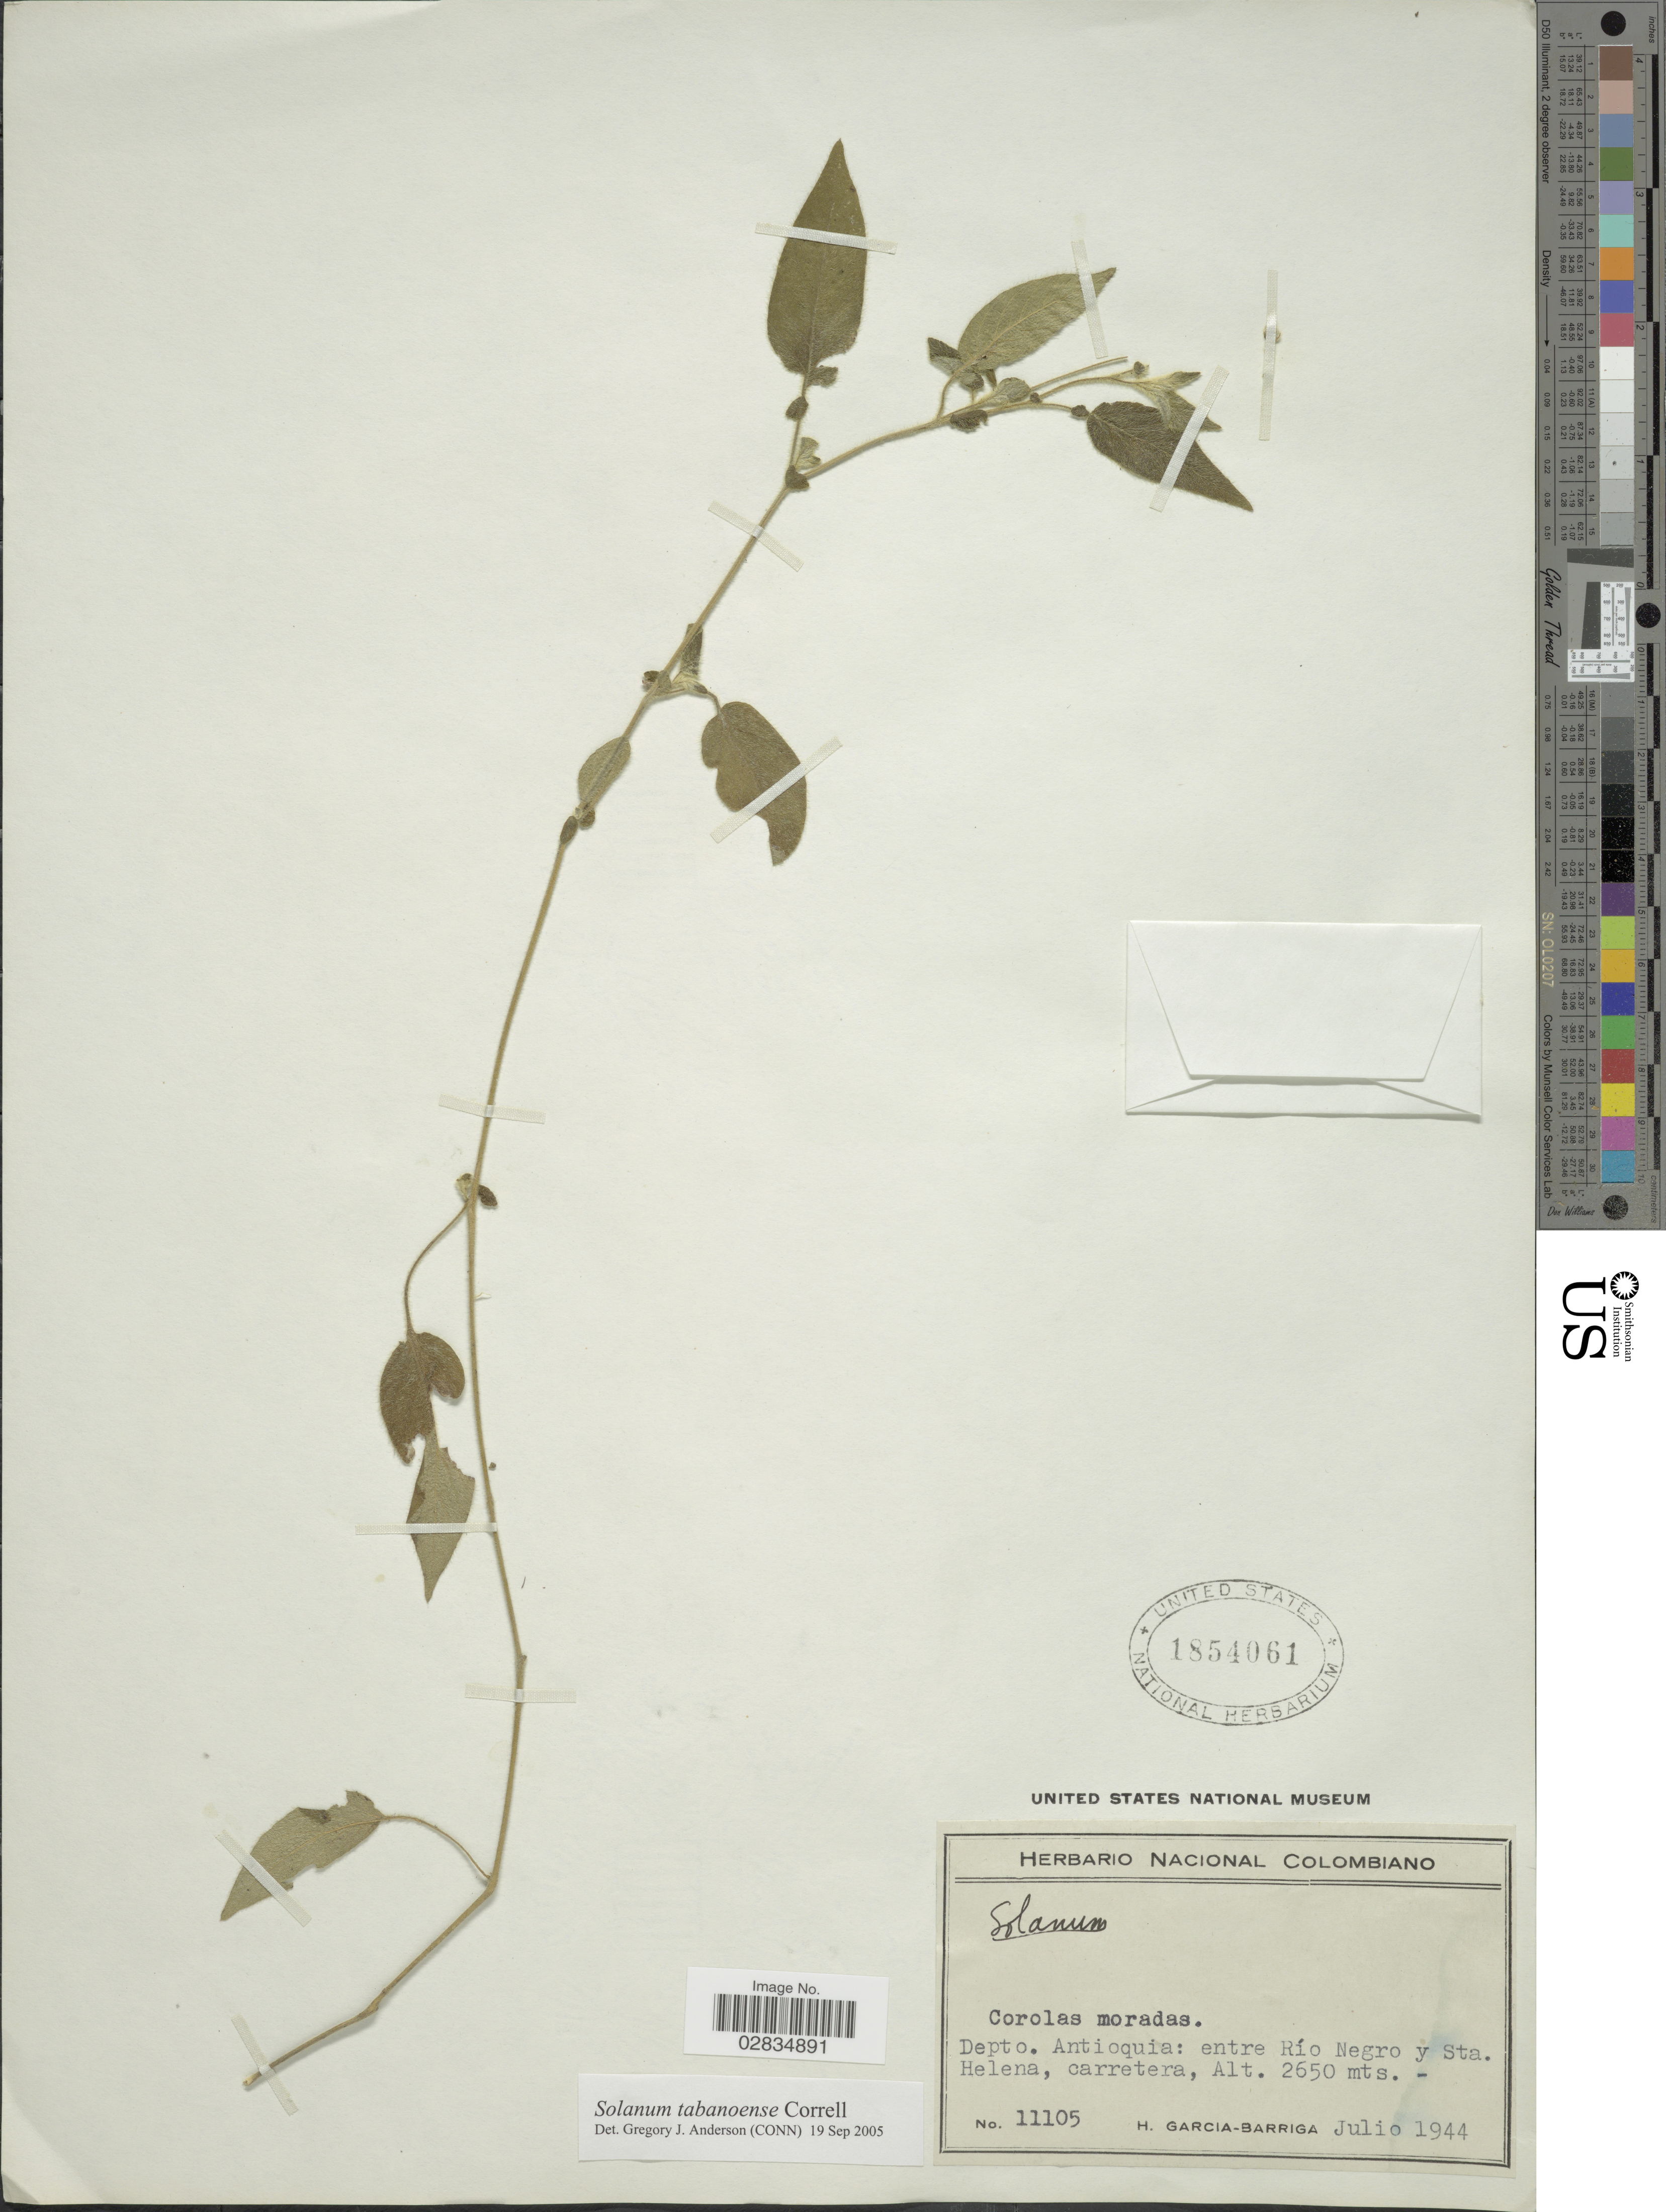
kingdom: Plantae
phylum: Tracheophyta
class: Magnoliopsida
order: Solanales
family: Solanaceae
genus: Solanum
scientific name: Solanum tabanoense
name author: Correll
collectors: H. García Barriga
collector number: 11105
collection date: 1944-07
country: Colombia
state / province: Antioquia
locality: Depto. Antioquia: entre Río Negro y Sta. Helena, carretera.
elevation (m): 2650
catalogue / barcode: US 1854061